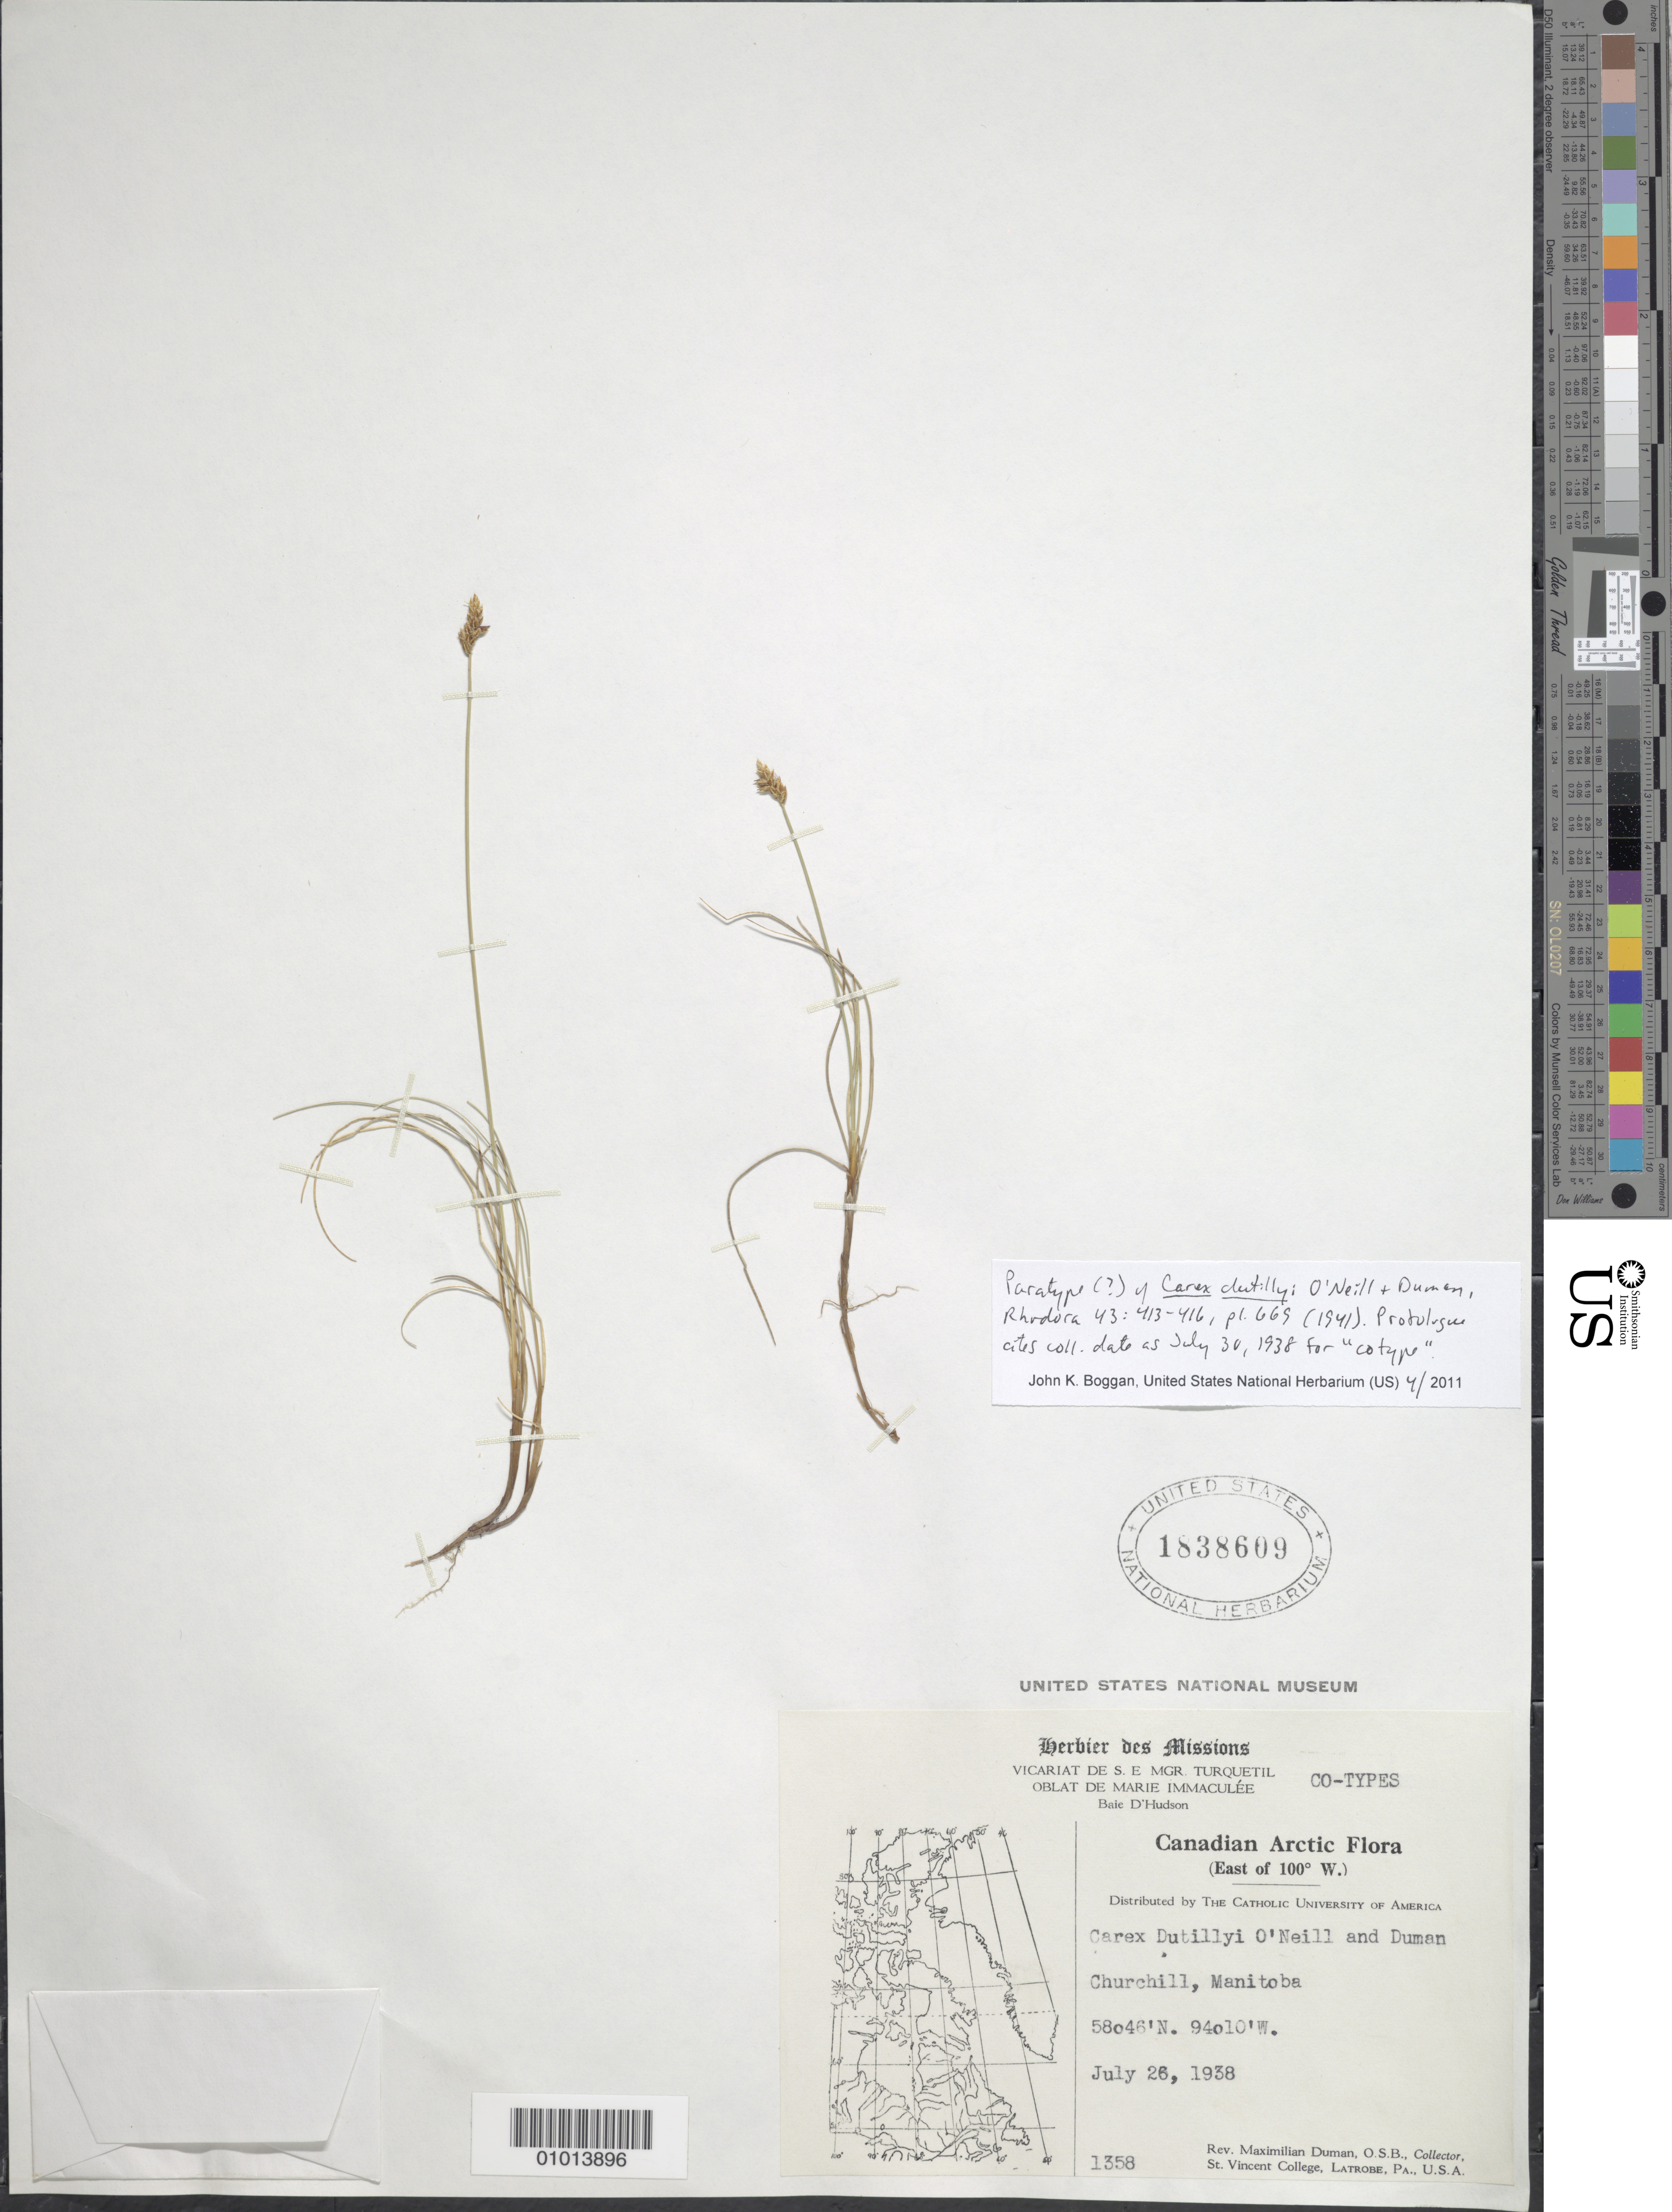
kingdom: Plantae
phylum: Tracheophyta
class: Liliopsida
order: Poales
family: Cyperaceae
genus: Carex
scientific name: Carex dutillyi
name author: O'Neill & Duman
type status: Paratype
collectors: M. Duman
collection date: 1938-07-26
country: Canada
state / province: Manitoba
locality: Churchill.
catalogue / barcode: US 1838609